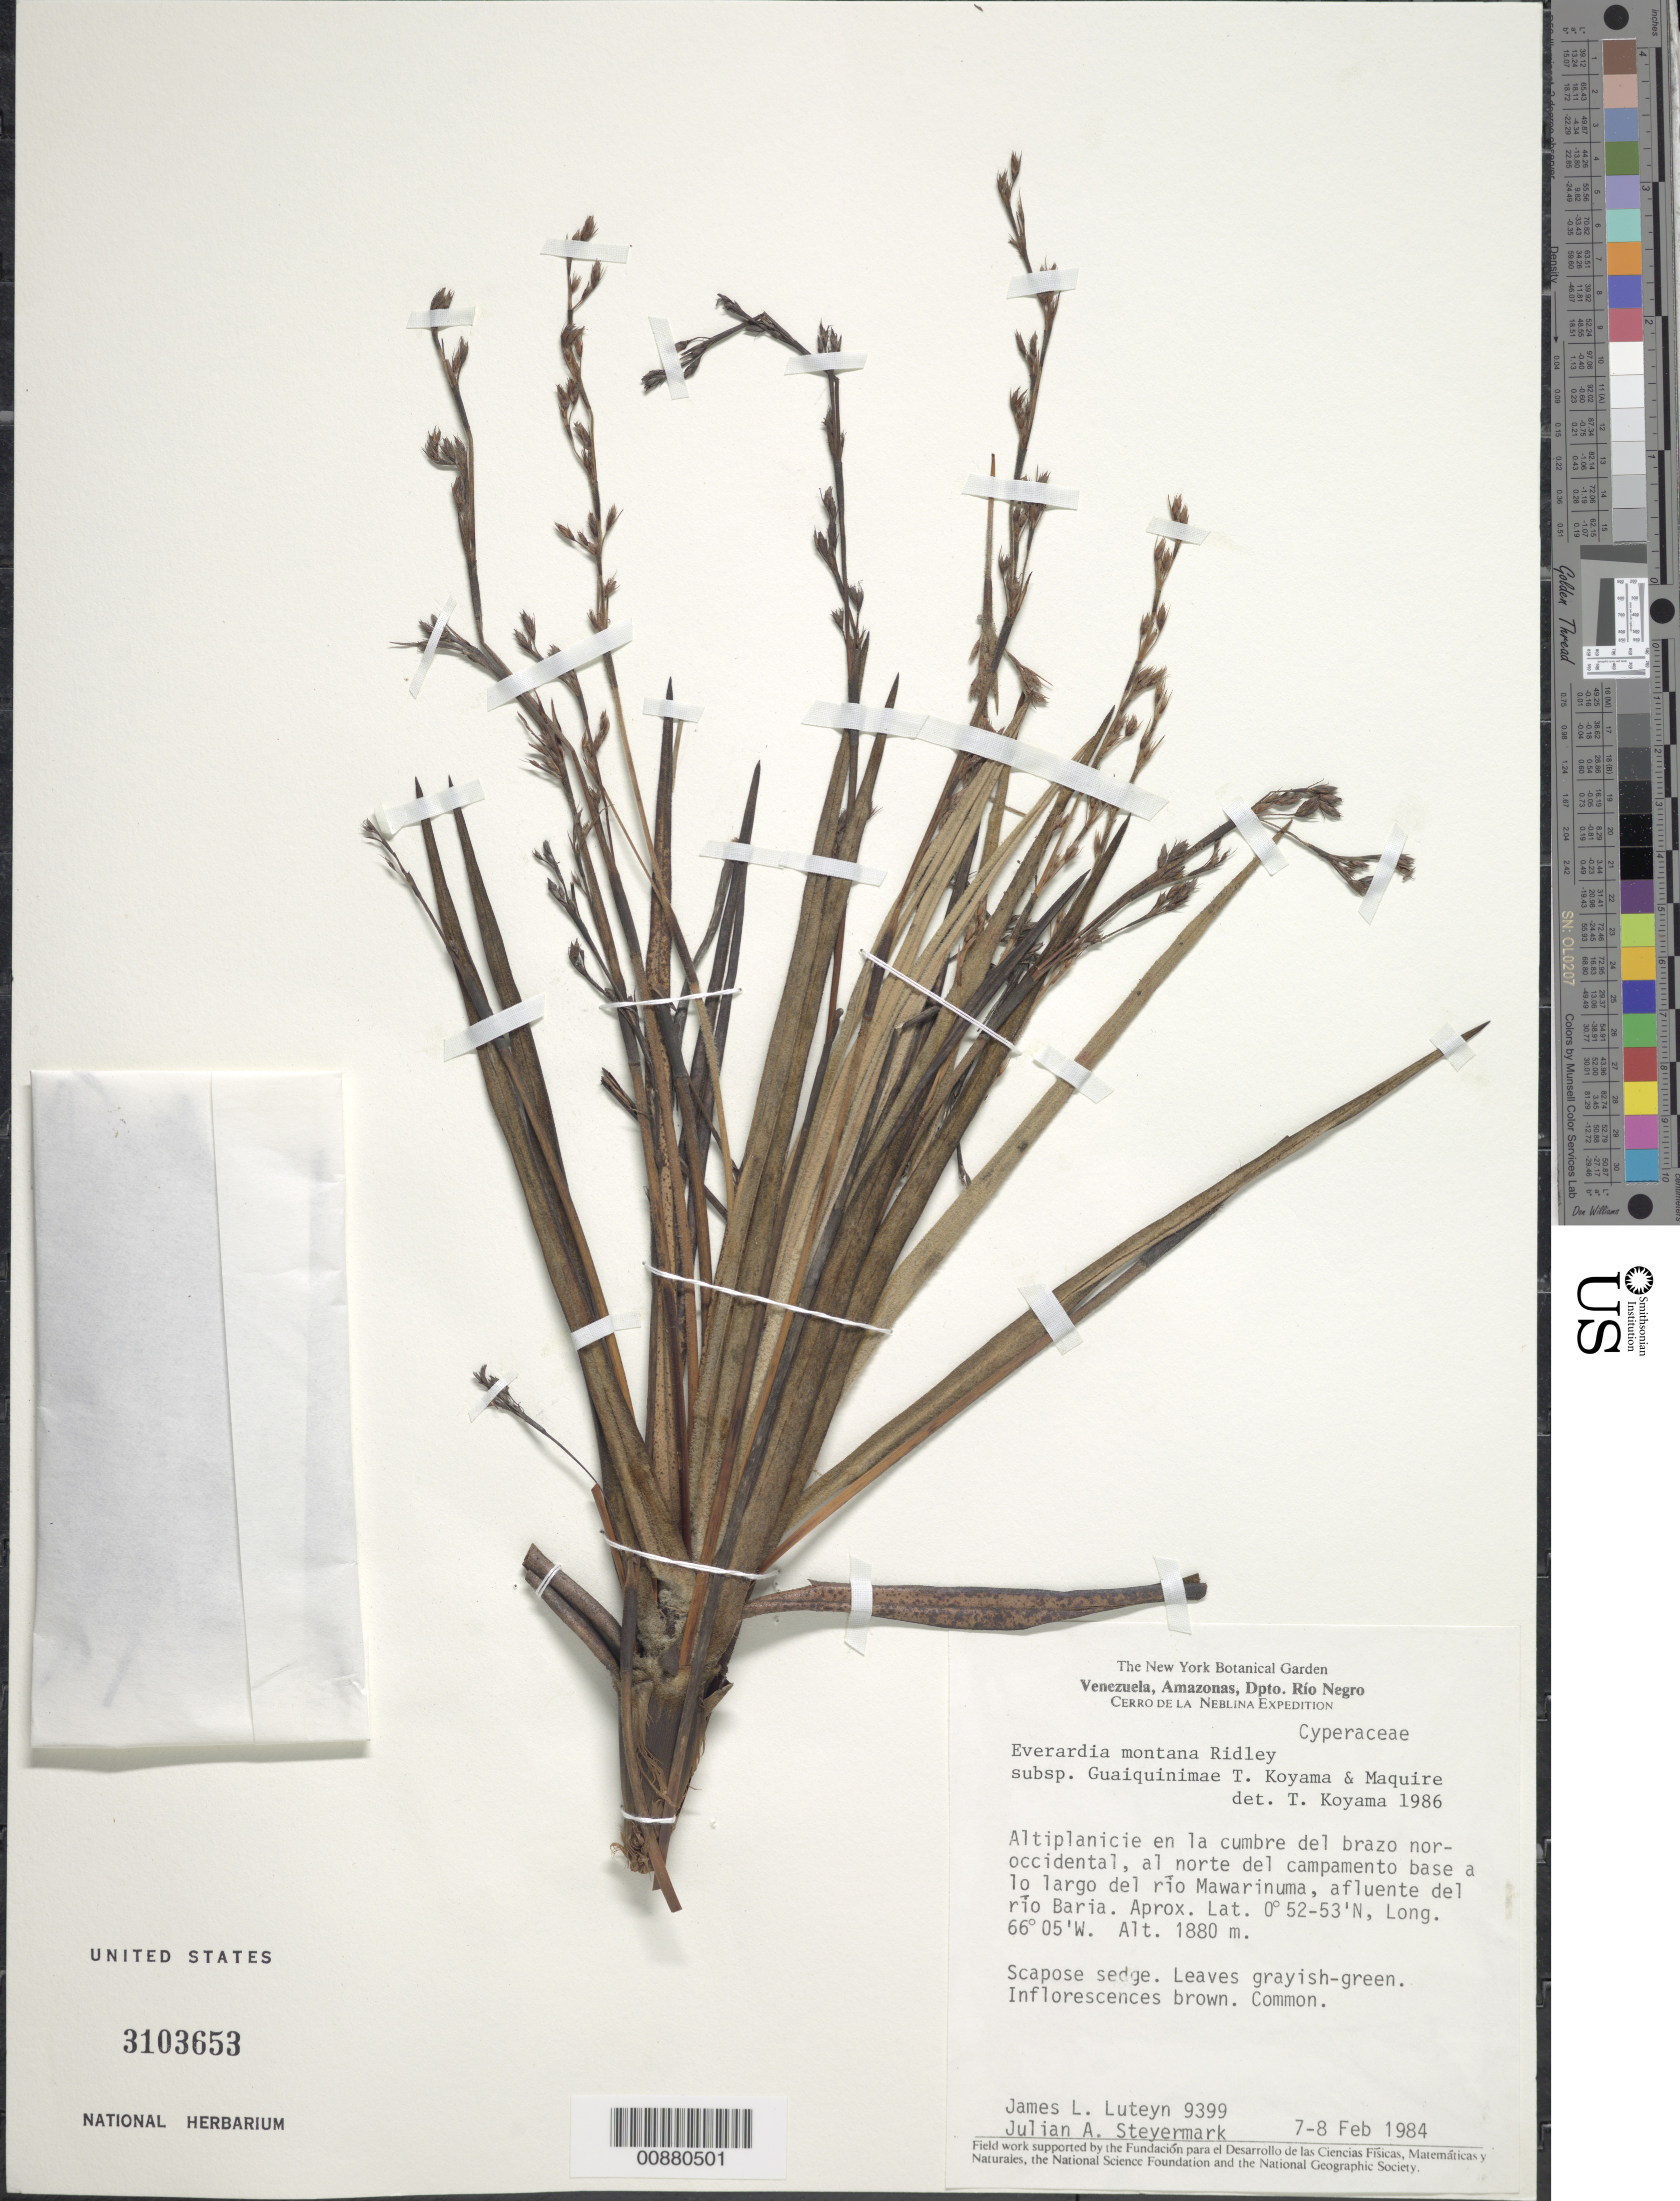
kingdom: Plantae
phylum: Tracheophyta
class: Liliopsida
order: Poales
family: Cyperaceae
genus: Cephalocarpus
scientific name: Cephalocarpus montanus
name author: (Ridley) S.M. Costa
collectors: J. L. Luteyn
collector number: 9399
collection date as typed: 7-Feb-84 to 8-Feb-84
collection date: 1984-02-07/1984-02-08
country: Venezuela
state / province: Amazonas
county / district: Río Negro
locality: Río Mawarinuma, afluente del Río Baria, en la cumbre del brazo noroccidental, al norte del campamento base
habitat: Altiplanicie en la cumbre del brazo nor-occidental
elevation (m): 1880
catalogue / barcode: US 3103653